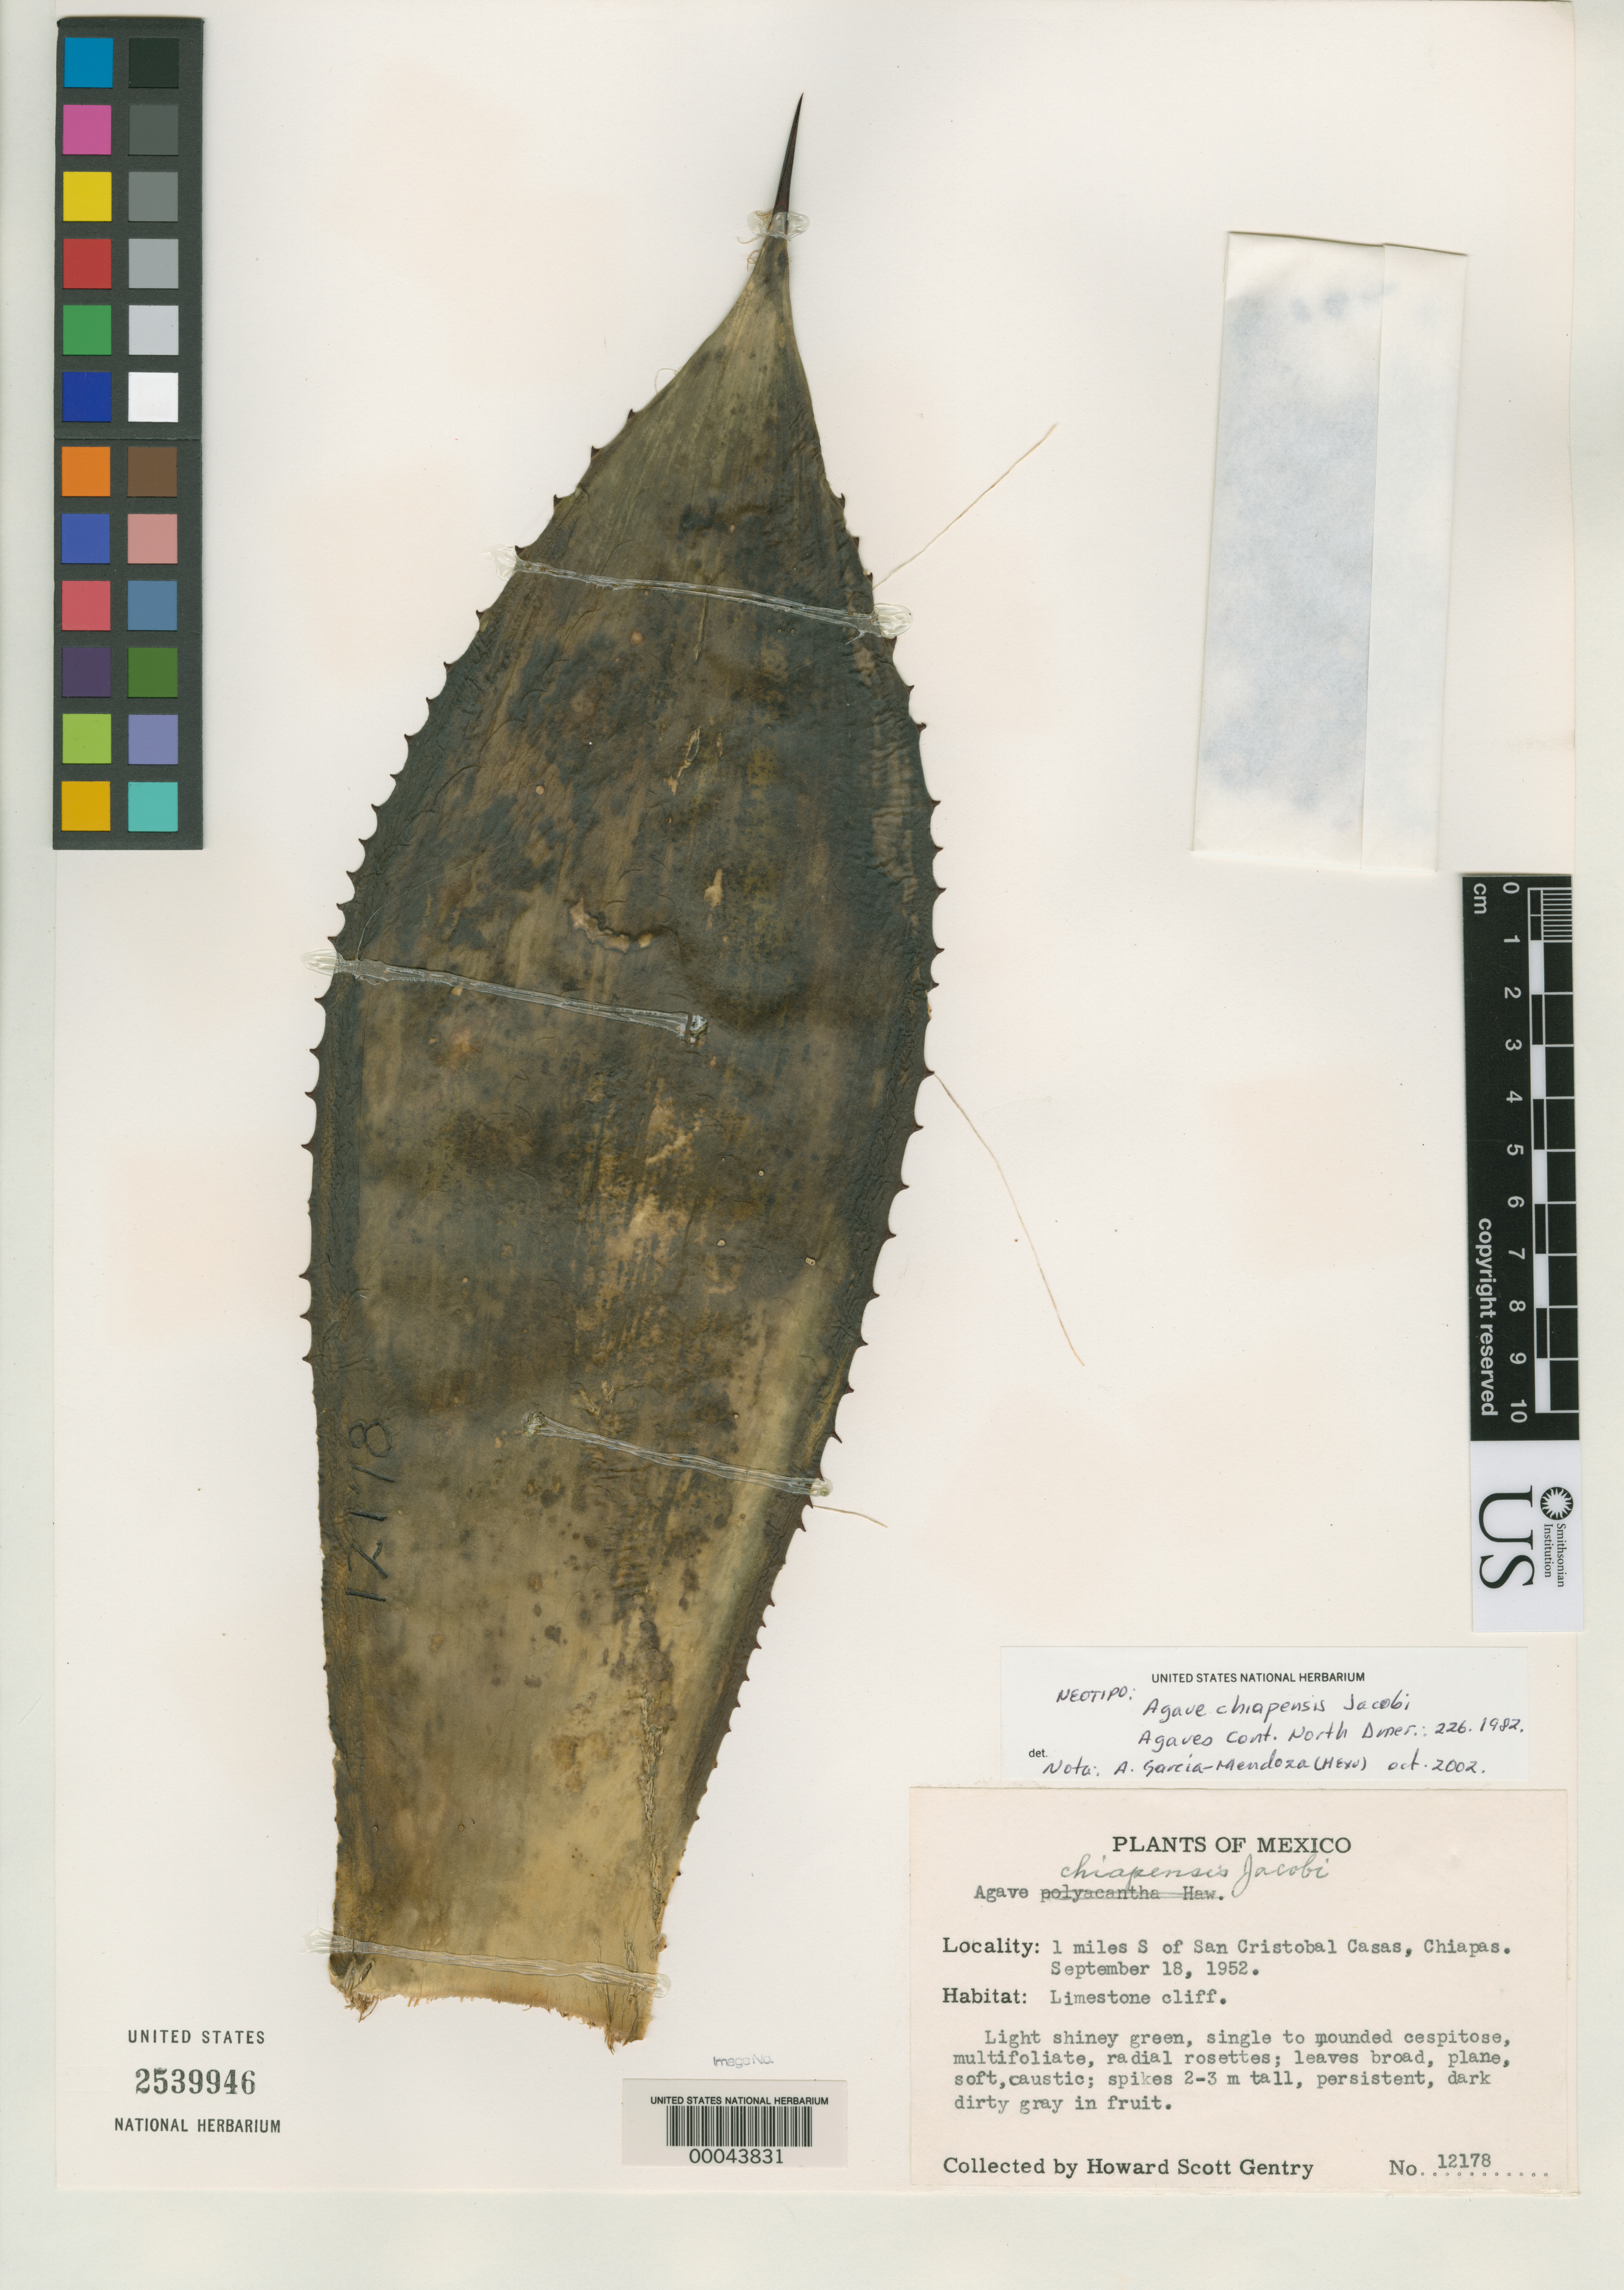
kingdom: Plantae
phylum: Tracheophyta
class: Liliopsida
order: Asparagales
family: Asparagaceae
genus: Agave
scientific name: Agave chiapensis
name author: Jacobi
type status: Neotype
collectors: H. S. Gentry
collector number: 12178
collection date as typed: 18 Sep 1952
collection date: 1952-09-18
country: Mexico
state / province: Chiapas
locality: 1 mi. S of San Cristobal Casas.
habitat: Limestone cliff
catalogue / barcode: US 2539946